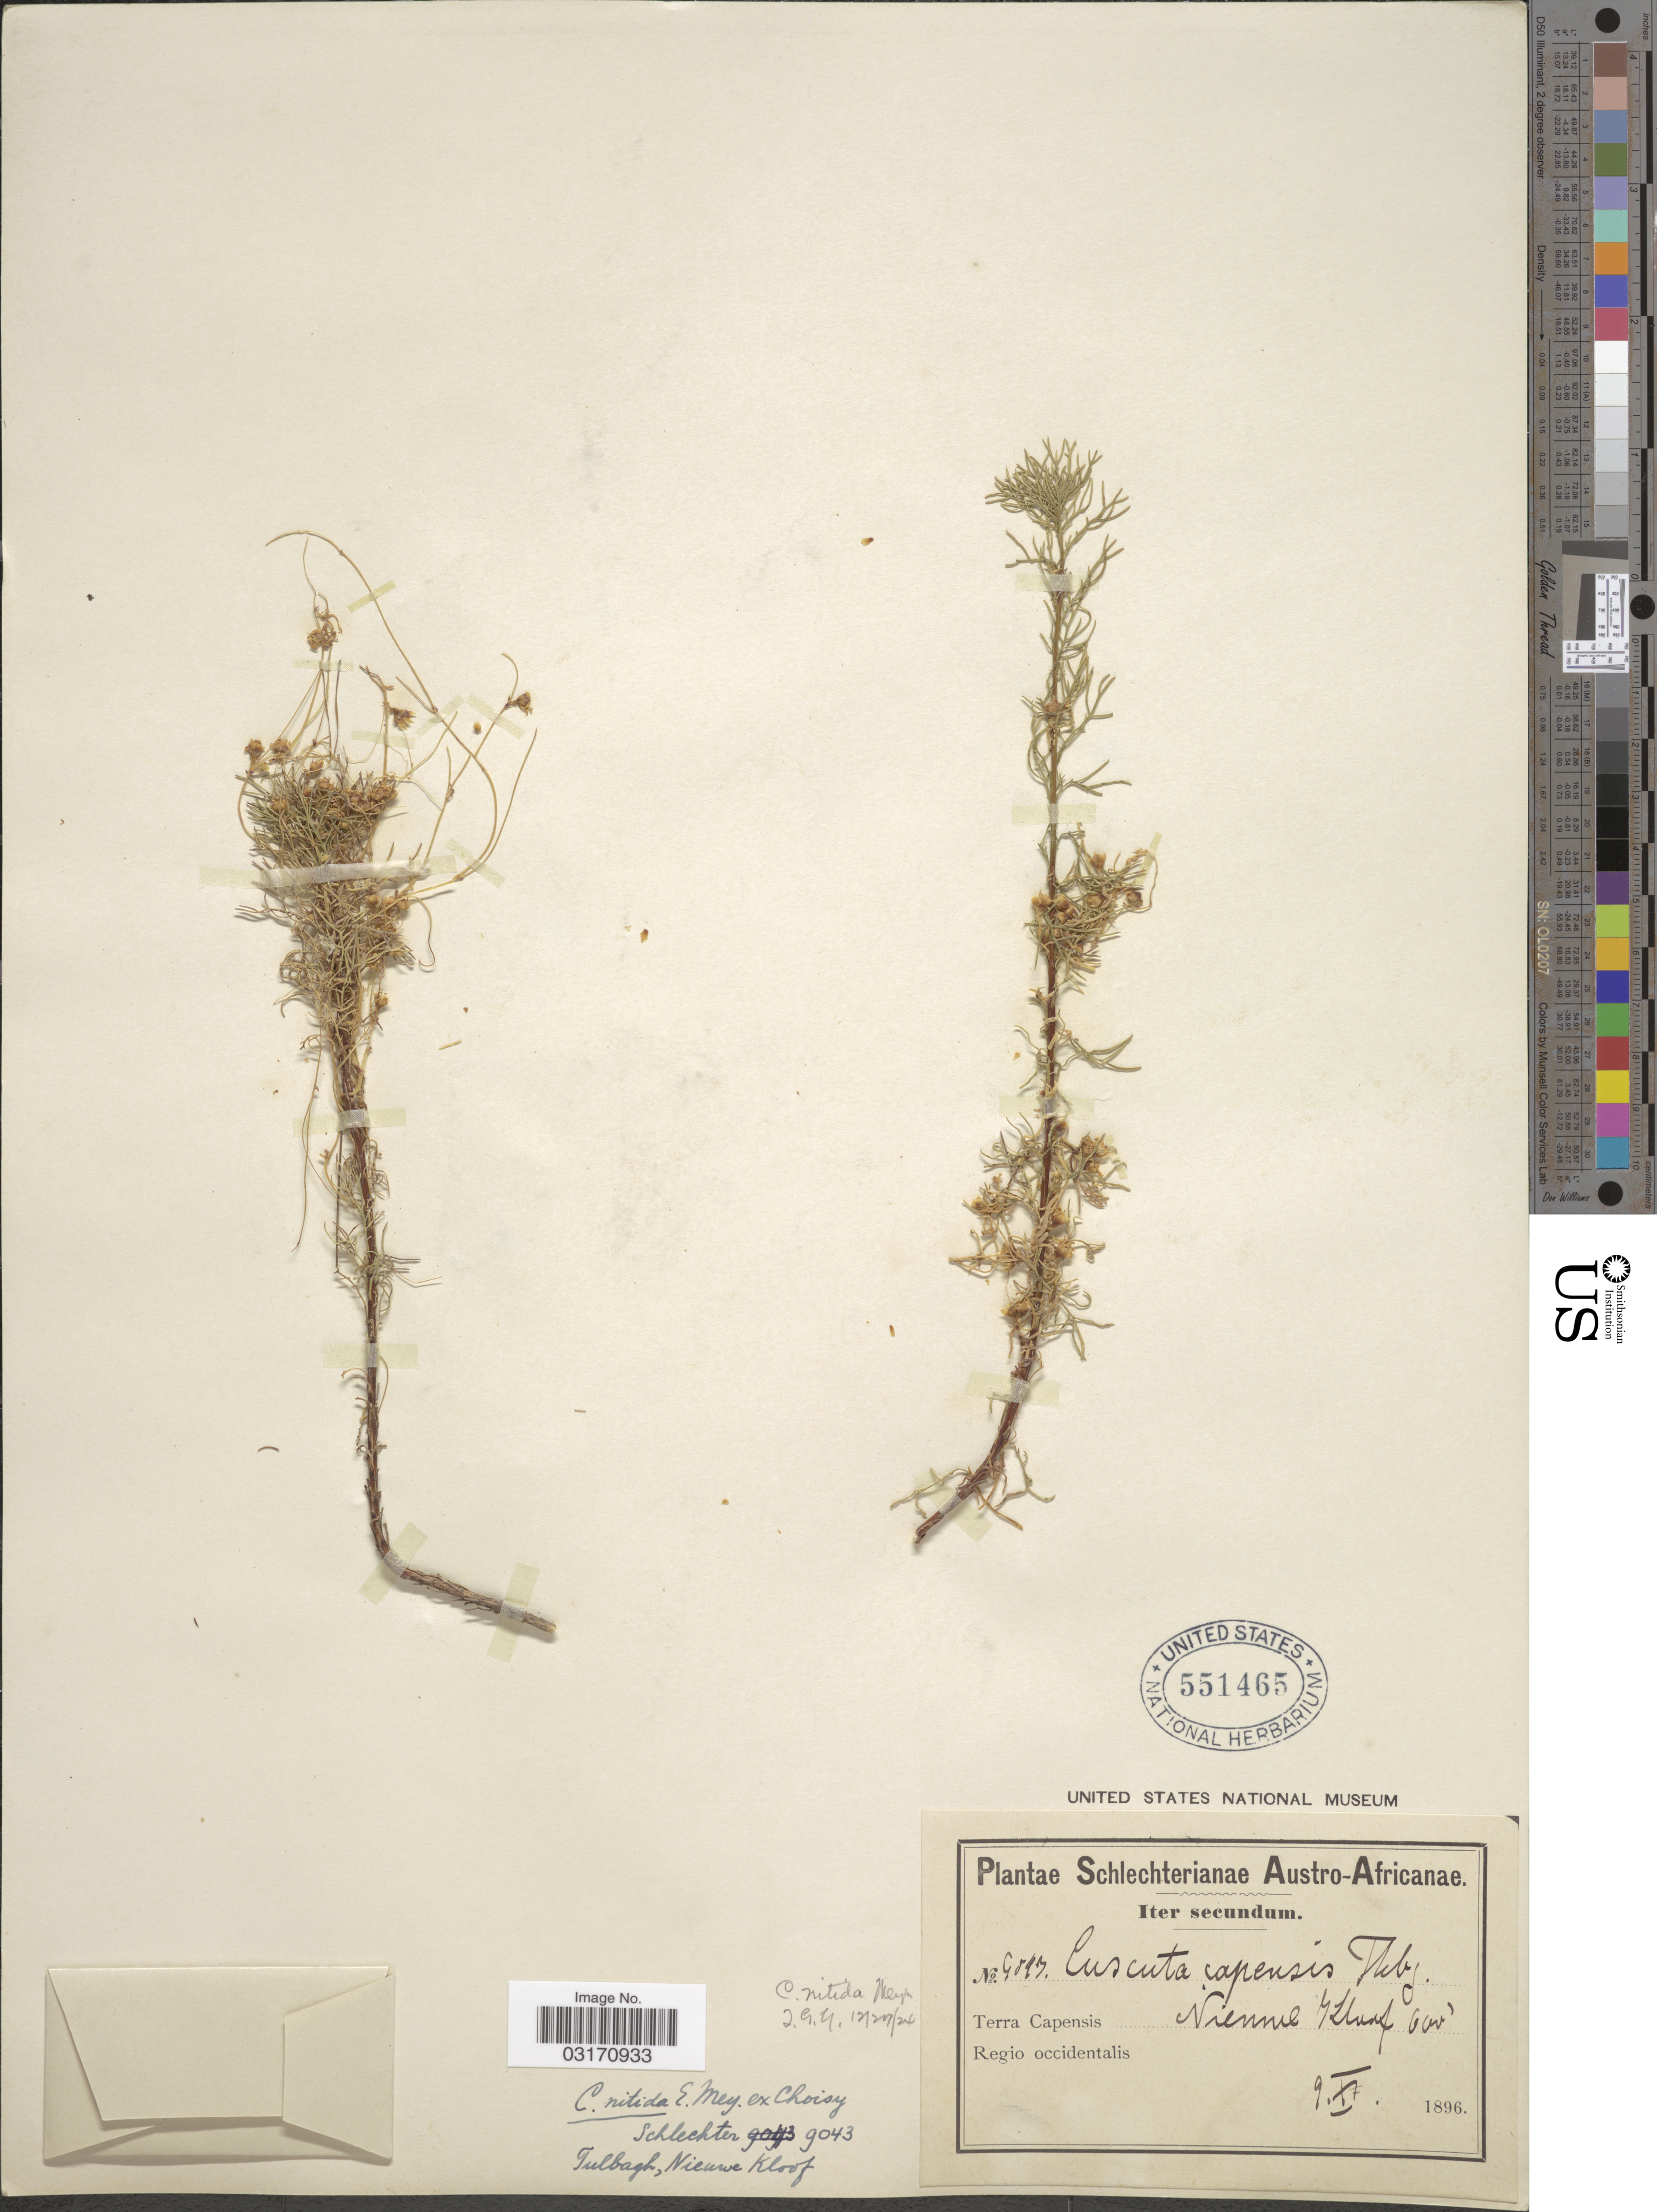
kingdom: Plantae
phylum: Tracheophyta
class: Magnoliopsida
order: Solanales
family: Convolvulaceae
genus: Cuscuta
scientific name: Cuscuta nitida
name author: E. Mey. ex Choisy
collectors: Schlechter, --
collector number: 9043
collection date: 1896-11-09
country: South Africa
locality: Austro-Africanae. Terra Capensis. Regio occidentalis. Tulbagh, Nieuwe Kloof.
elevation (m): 183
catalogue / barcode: US 551465